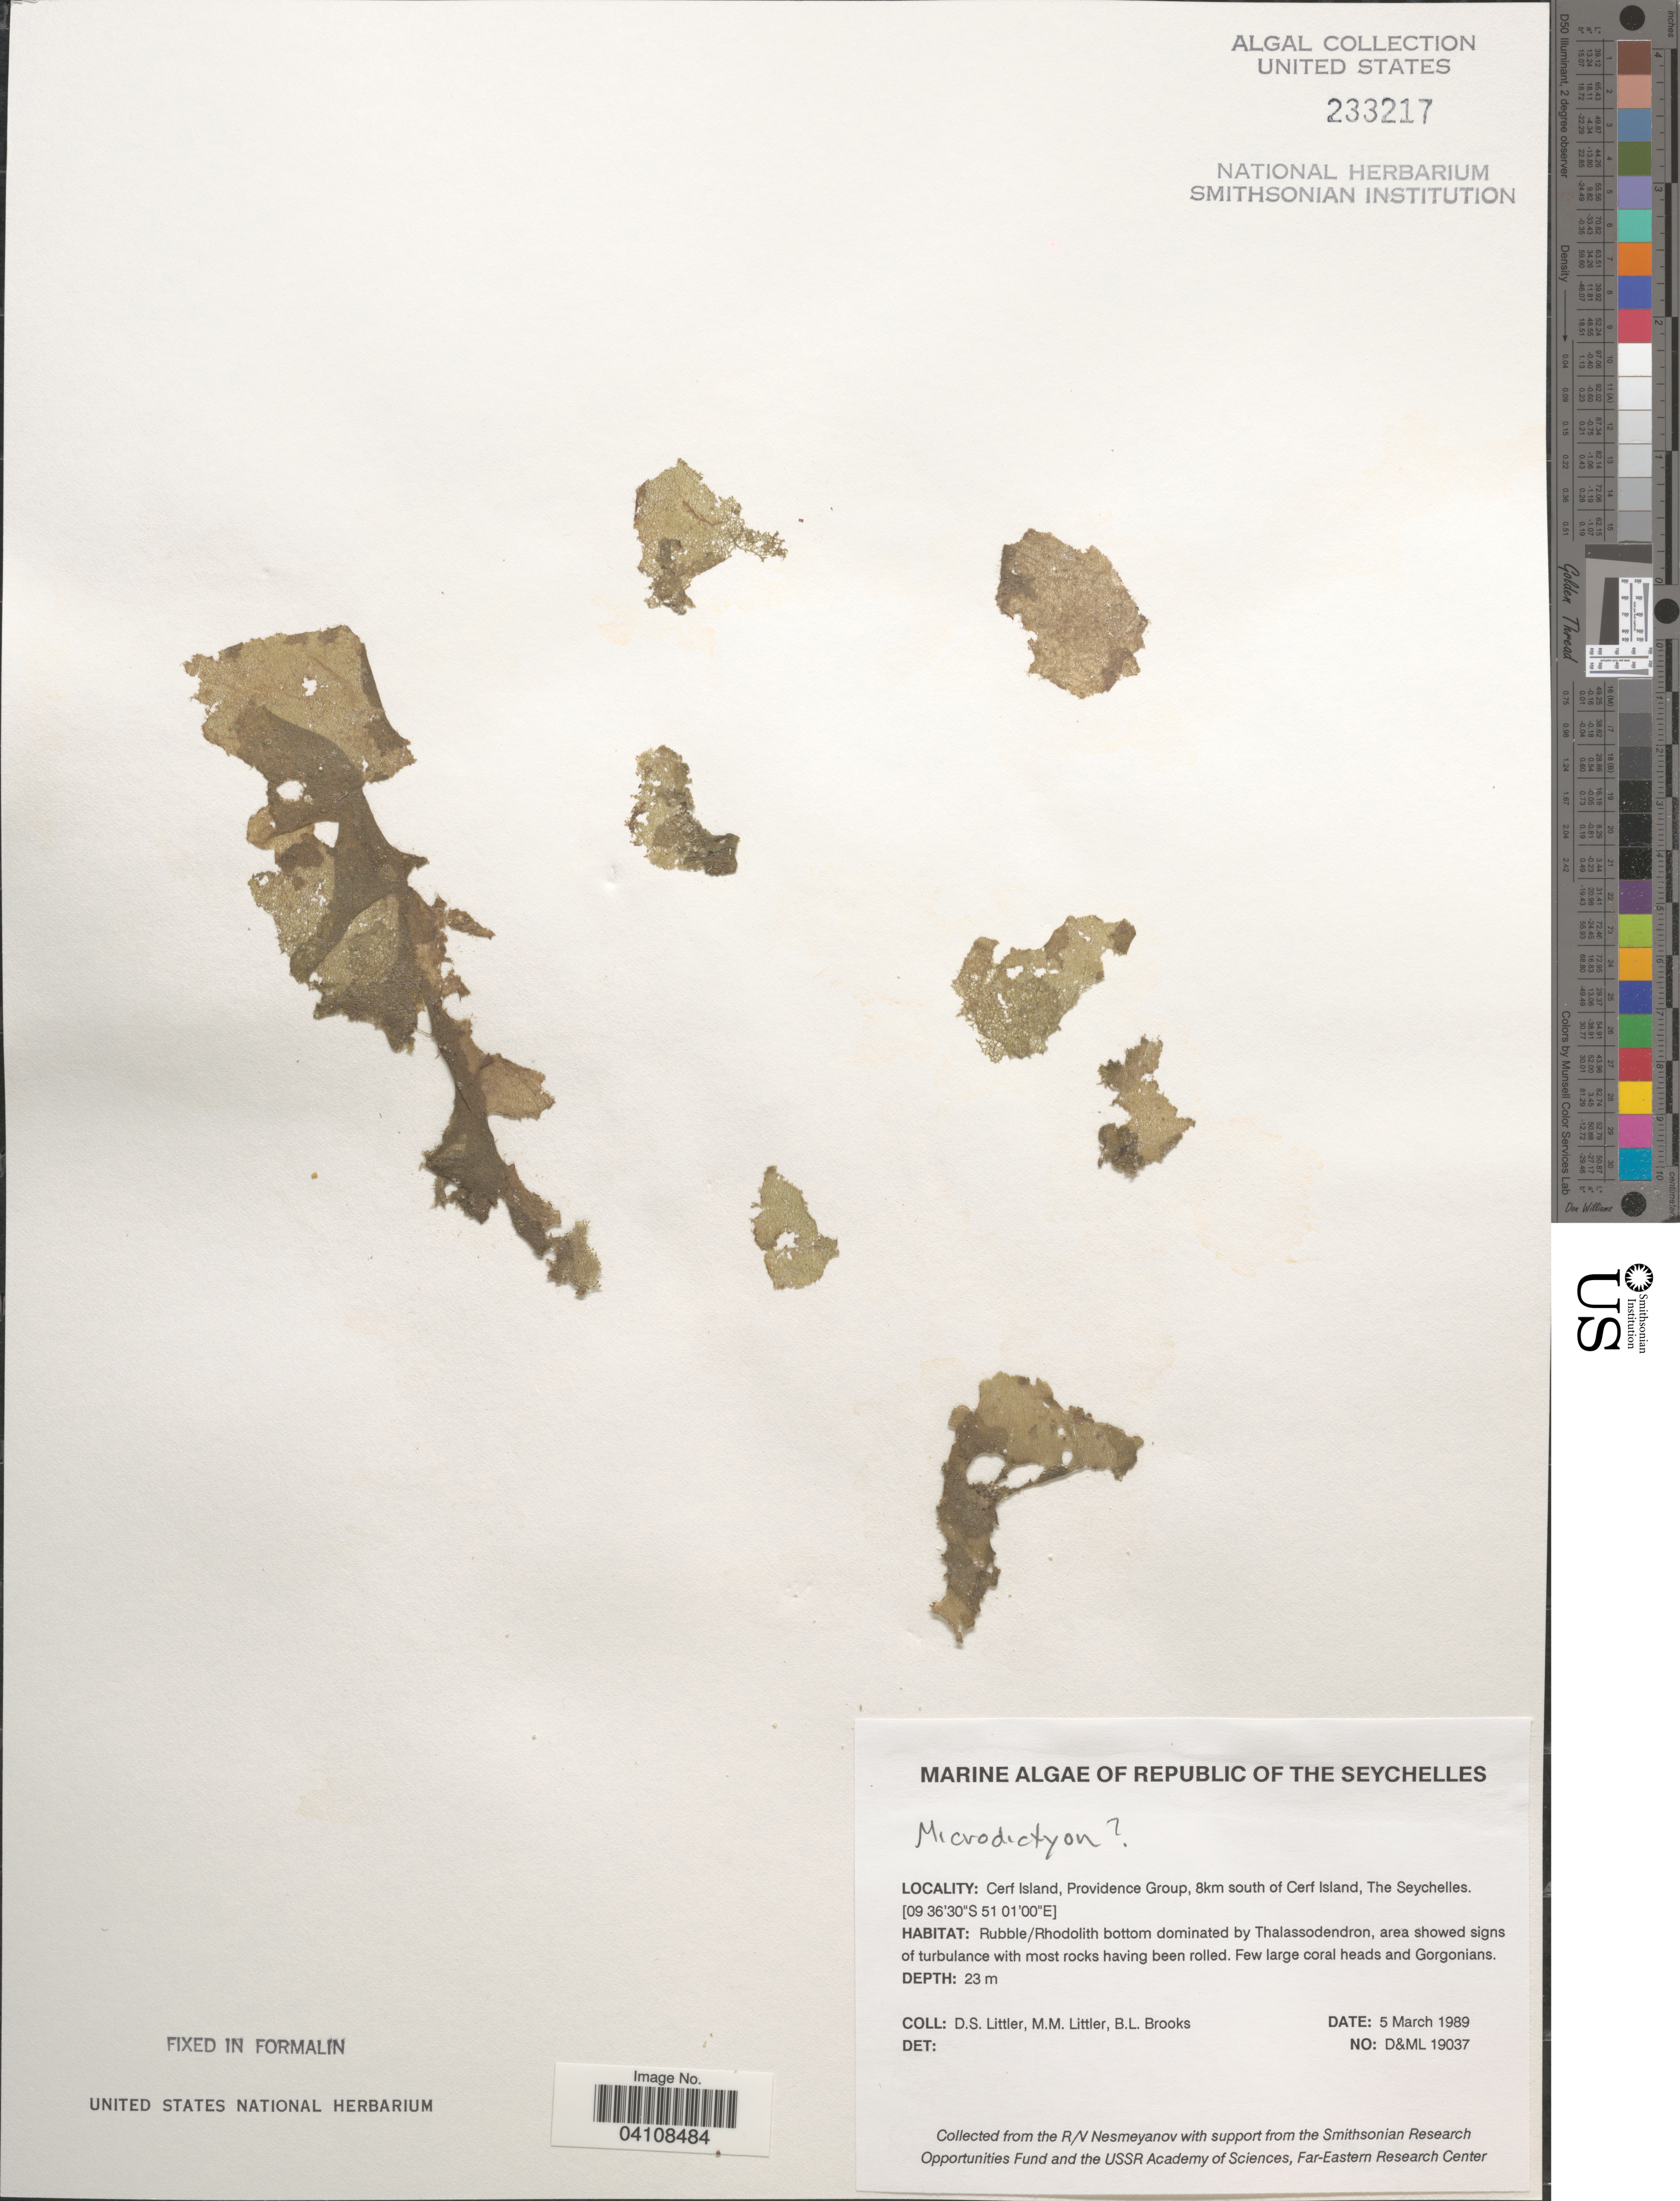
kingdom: Plantae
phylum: Chlorophyta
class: Ulvophyceae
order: Cladophorales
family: Anadyomenaceae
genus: Microdictyon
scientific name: Microdictyon sp.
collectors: D. S. Littler & B. Brooks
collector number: D&ML19037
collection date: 1989-03-05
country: Seychelles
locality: Republic of The Seychelles. Cerf Island, Providence Group, 8km south of Cerf Island.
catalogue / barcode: US 233217